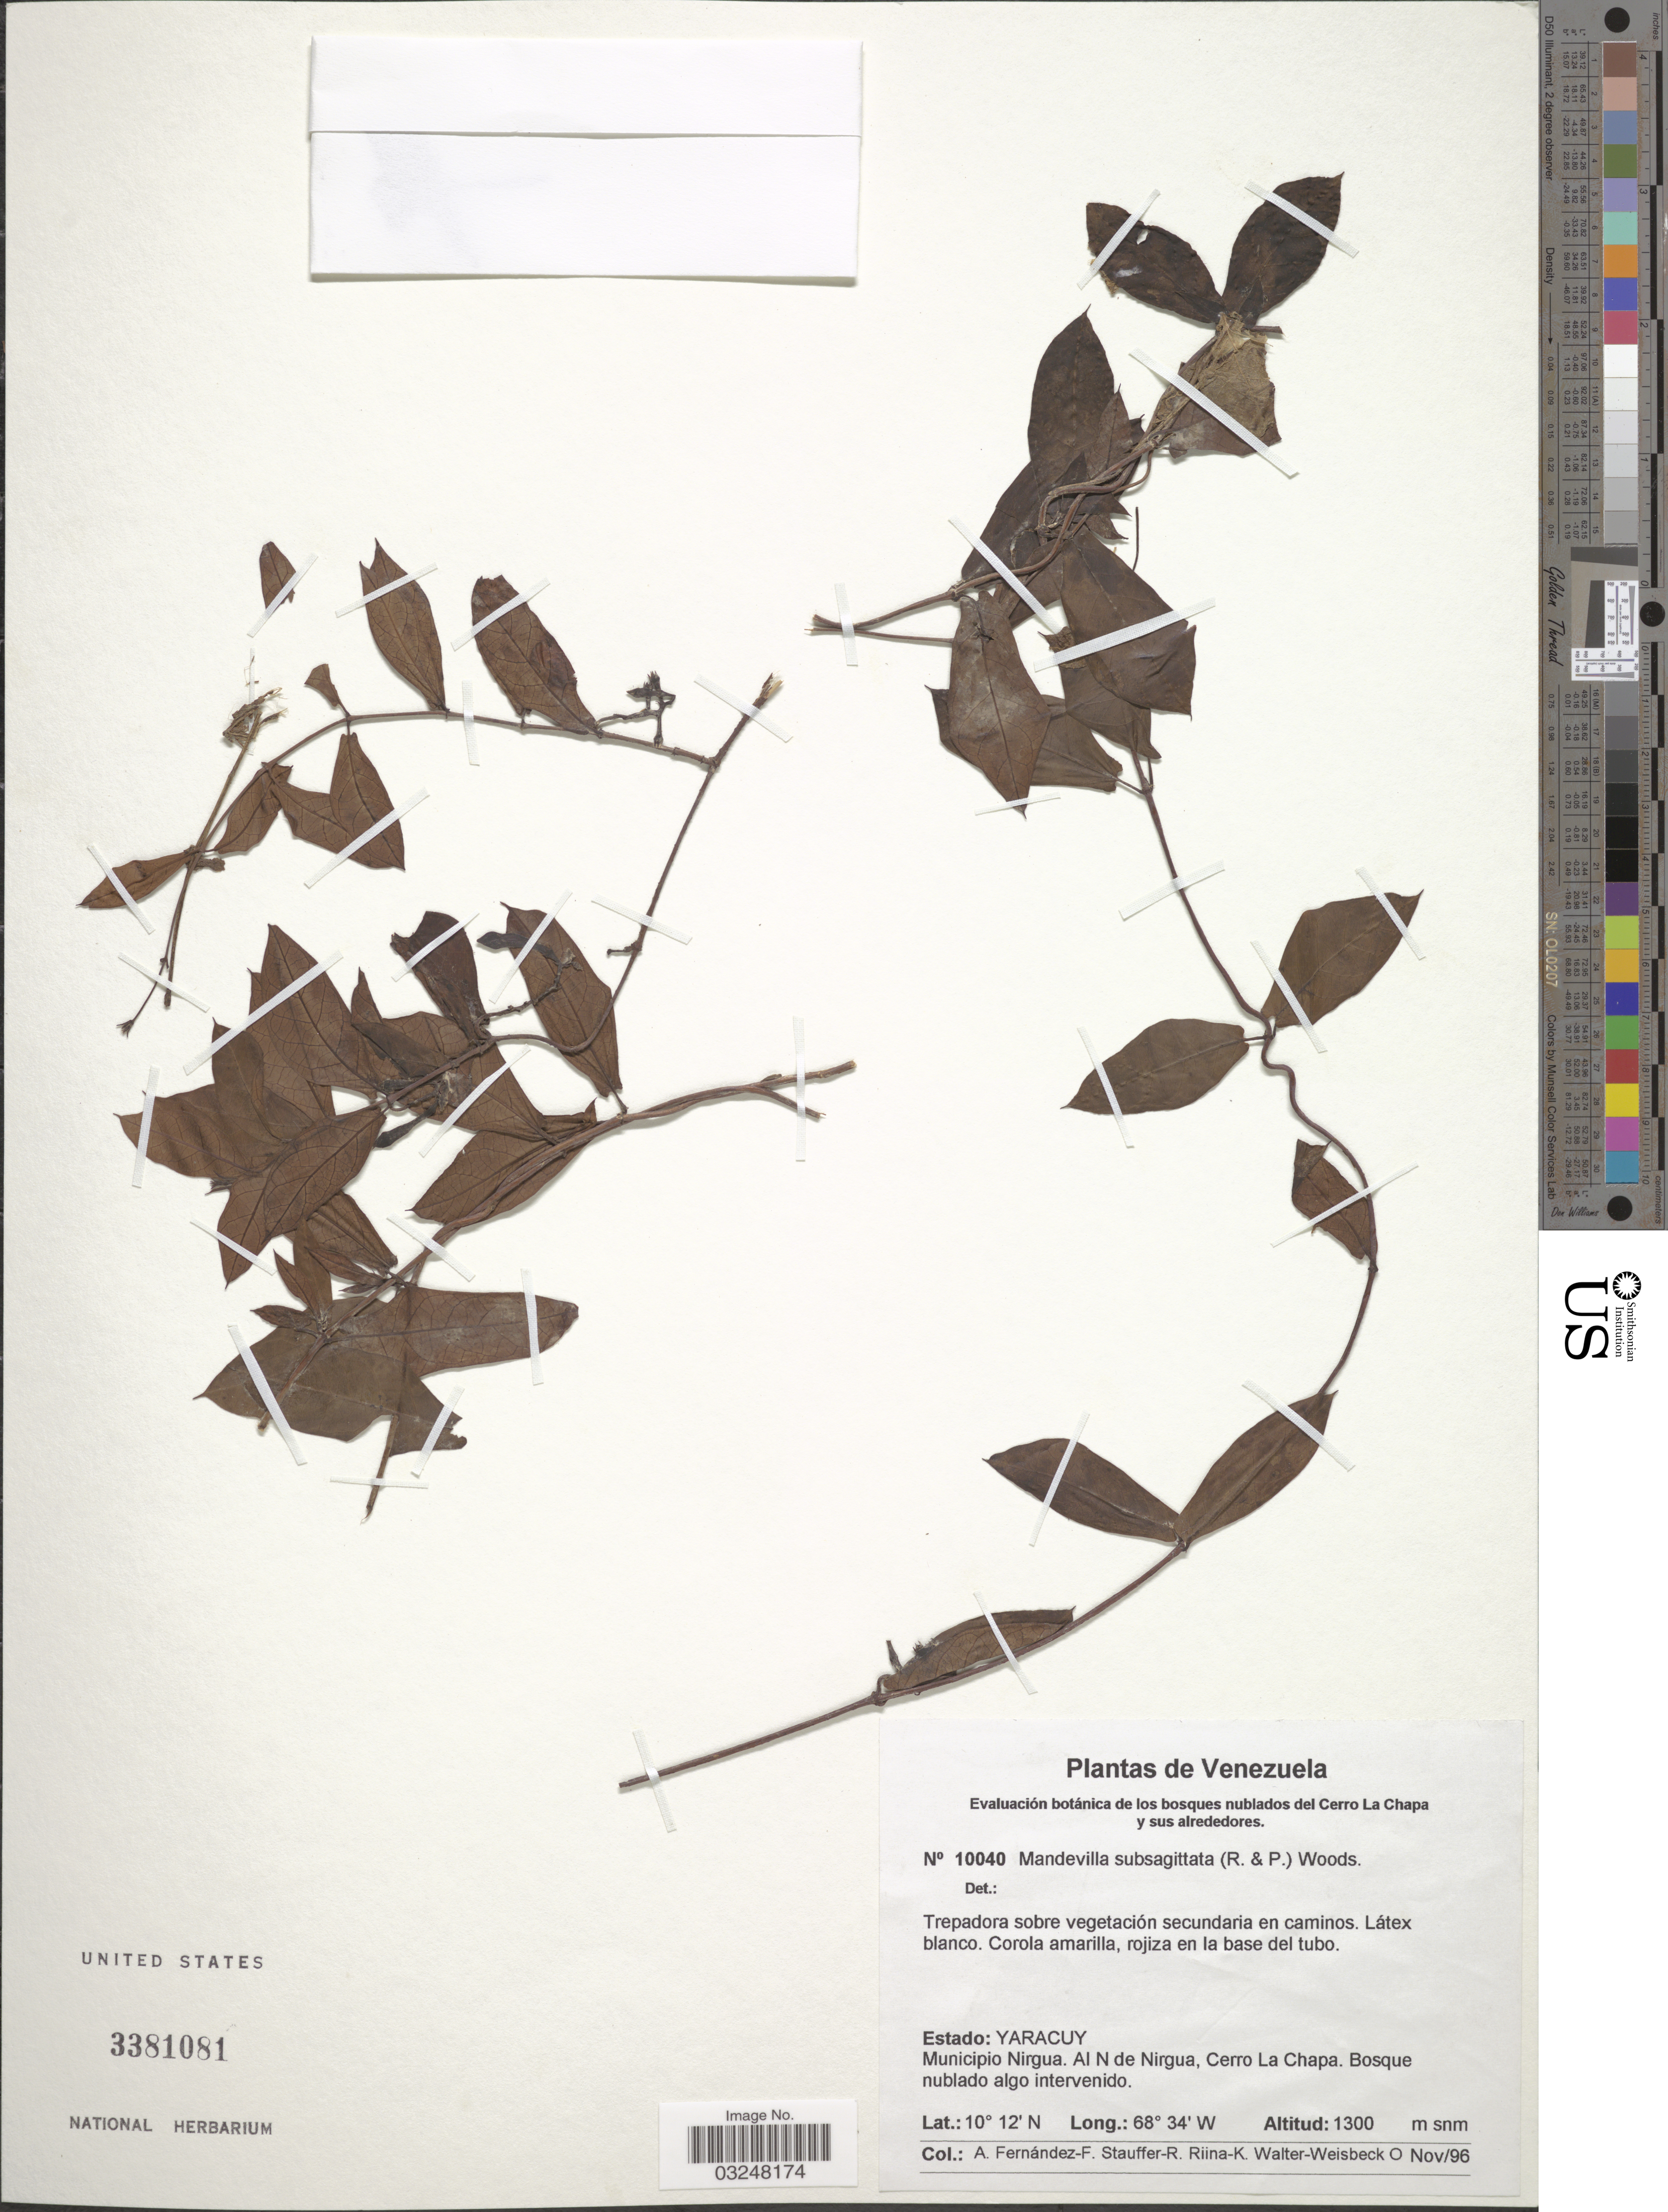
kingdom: Plantae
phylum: Tracheophyta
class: Magnoliopsida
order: Gentianales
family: Apocynaceae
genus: Mandevilla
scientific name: Mandevilla subsagittata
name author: (Ruiz & Pav.) Woodson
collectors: A. Fernández, F. W. Stauffer, R. Riina & K. Walter-Weisbeck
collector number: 10040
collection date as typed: Transcribed d/m/y: /11/96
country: Venezuela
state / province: Yaracuy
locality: Municipio Nirgua. Al N de Nirgua, Cerro La Chapa.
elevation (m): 1300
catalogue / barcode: US 3381081